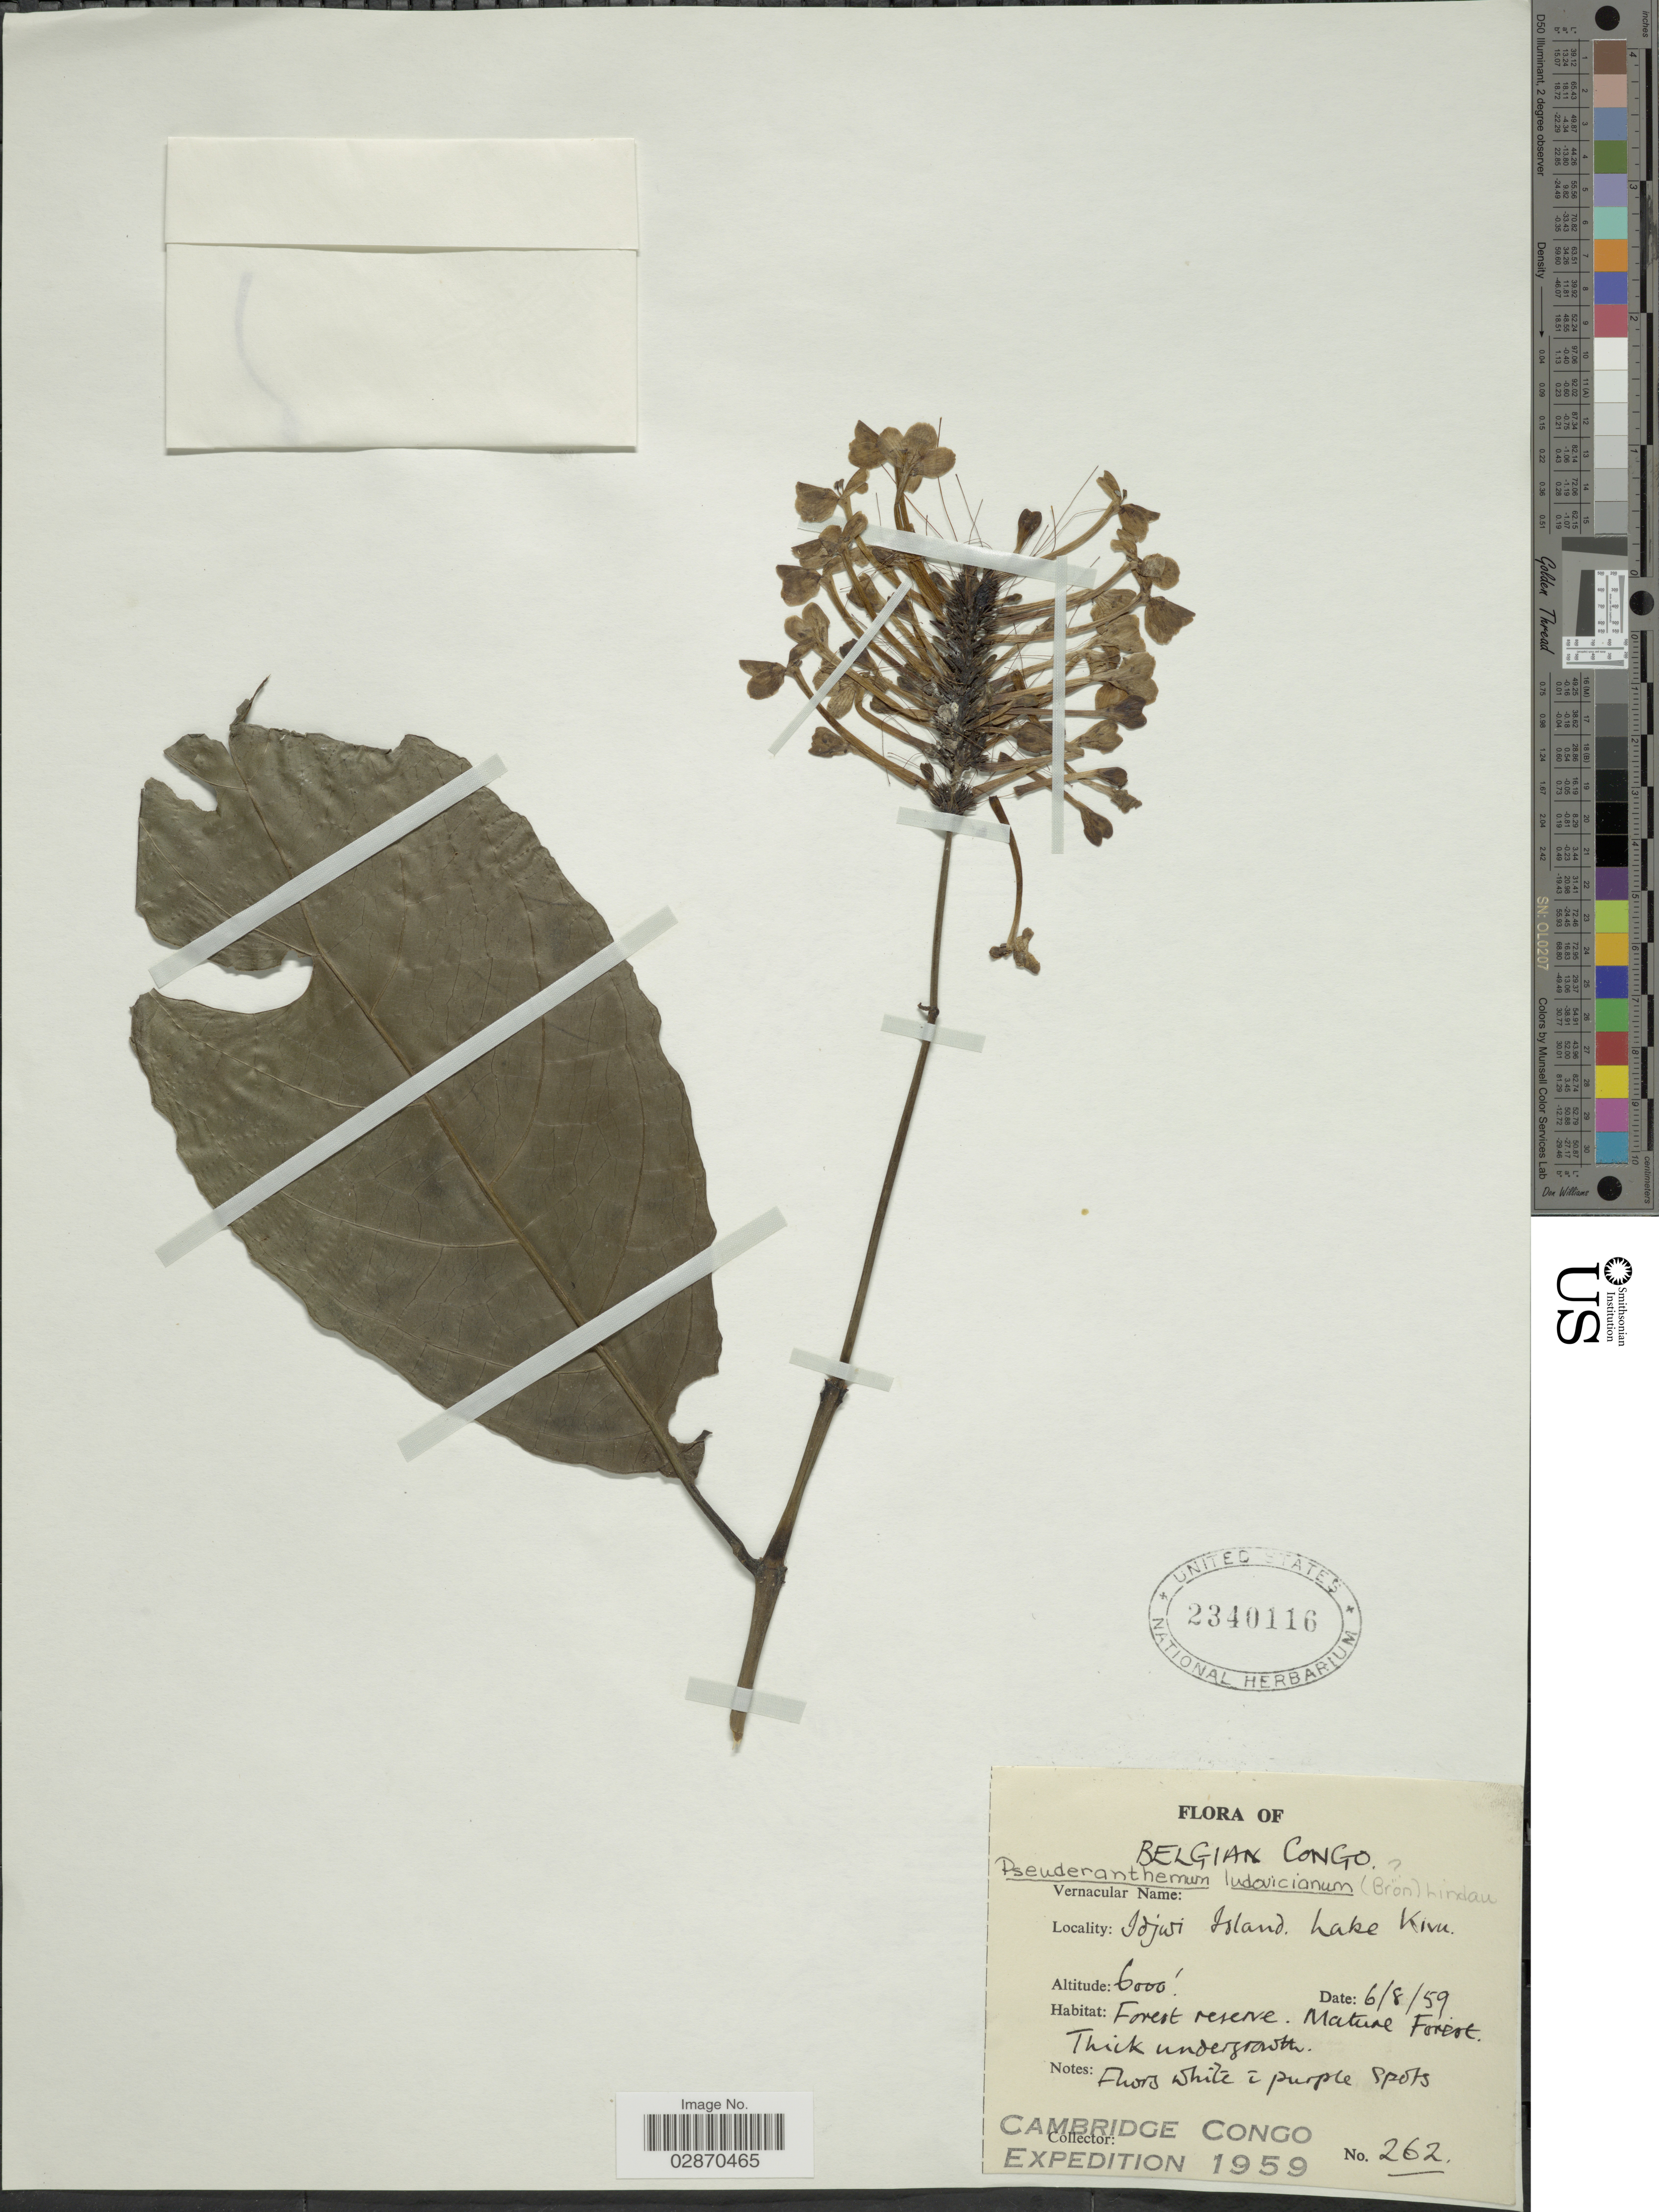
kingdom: Plantae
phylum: Tracheophyta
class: Magnoliopsida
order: Lamiales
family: Acanthaceae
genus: Pseuderanthemum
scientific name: Pseuderanthemum ludovicianum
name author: (Büttner) Lindau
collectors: Cambridge Congo Expedition 1959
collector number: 262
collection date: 1959-08-06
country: Congo, Democratic Republic of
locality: Belgian Congo. Idjwi Island. Lake Kivu.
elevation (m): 1829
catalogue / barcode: US 2340116